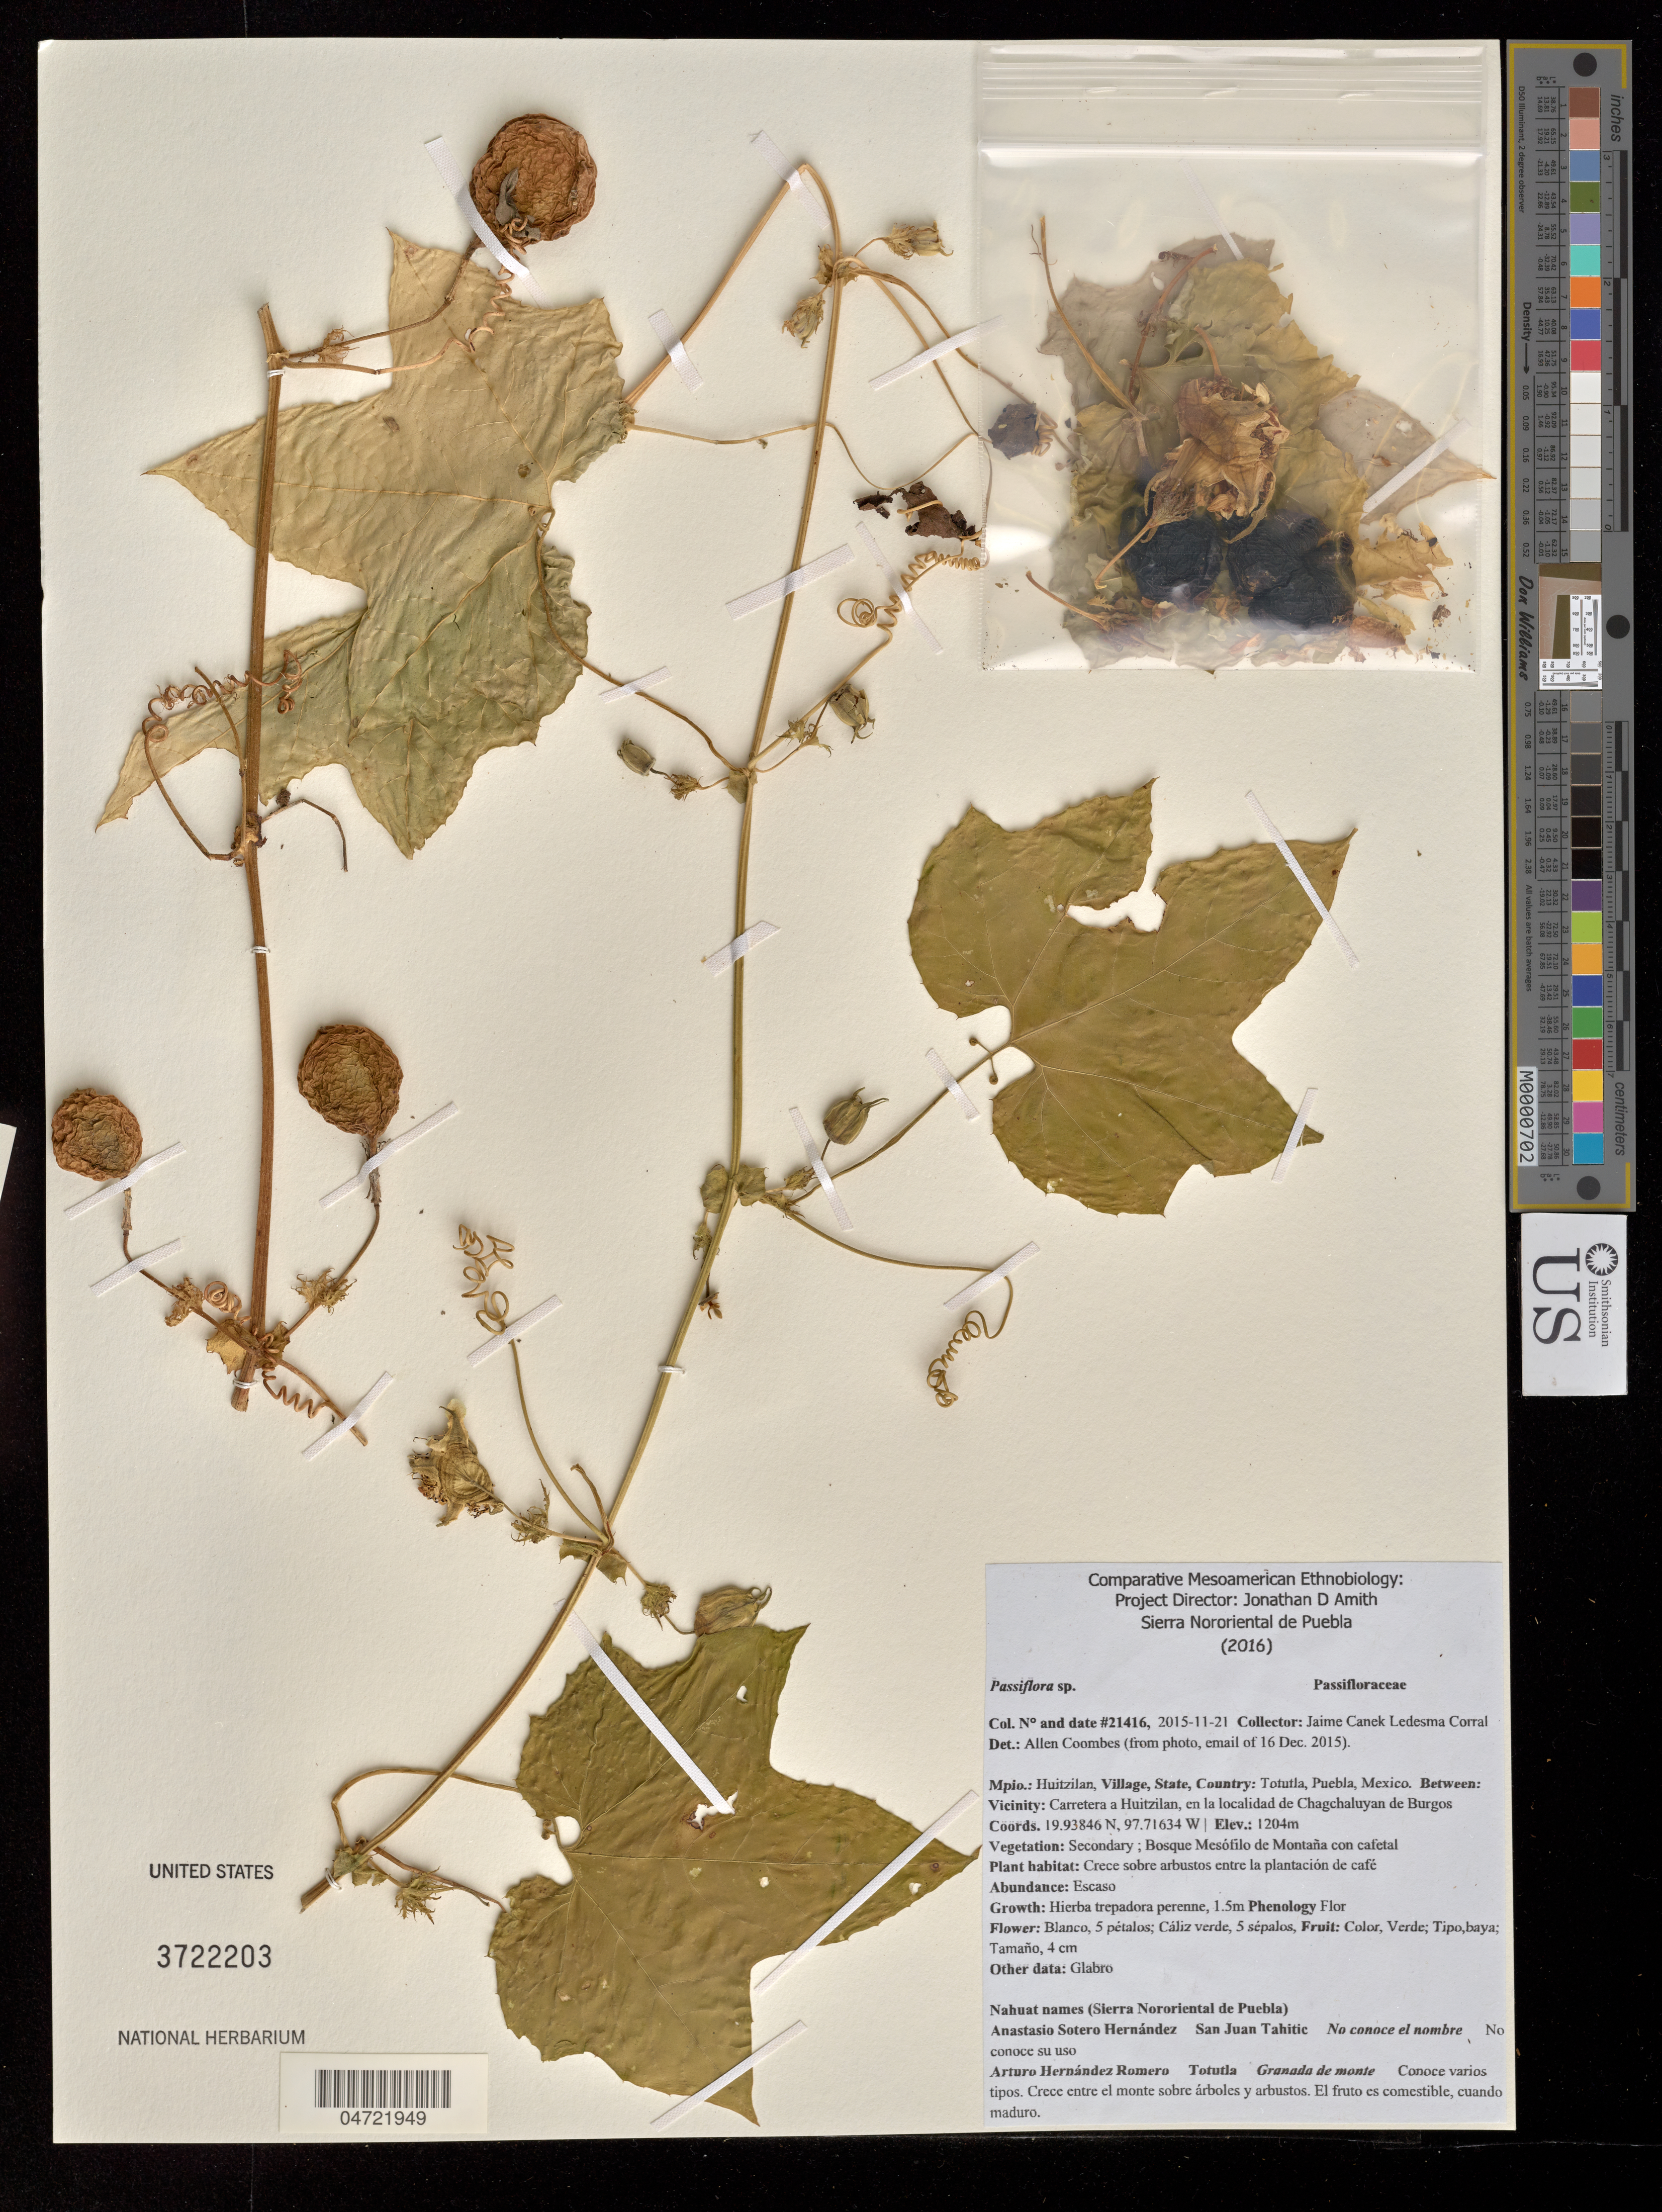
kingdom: Plantae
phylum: Tracheophyta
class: Magnoliopsida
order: Malpighiales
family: Passifloraceae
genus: Passiflora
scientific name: Passiflora sp.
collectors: Canek Ledesma C.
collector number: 21416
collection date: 2015-11-21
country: Mexico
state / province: Puebla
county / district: Huitzilan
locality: Carretera a Huitzilan, en la localidad de Chagchaluyan de Burgos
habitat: Bosque mesofilo de Montana con cafetal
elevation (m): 1204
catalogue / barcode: US 3722203